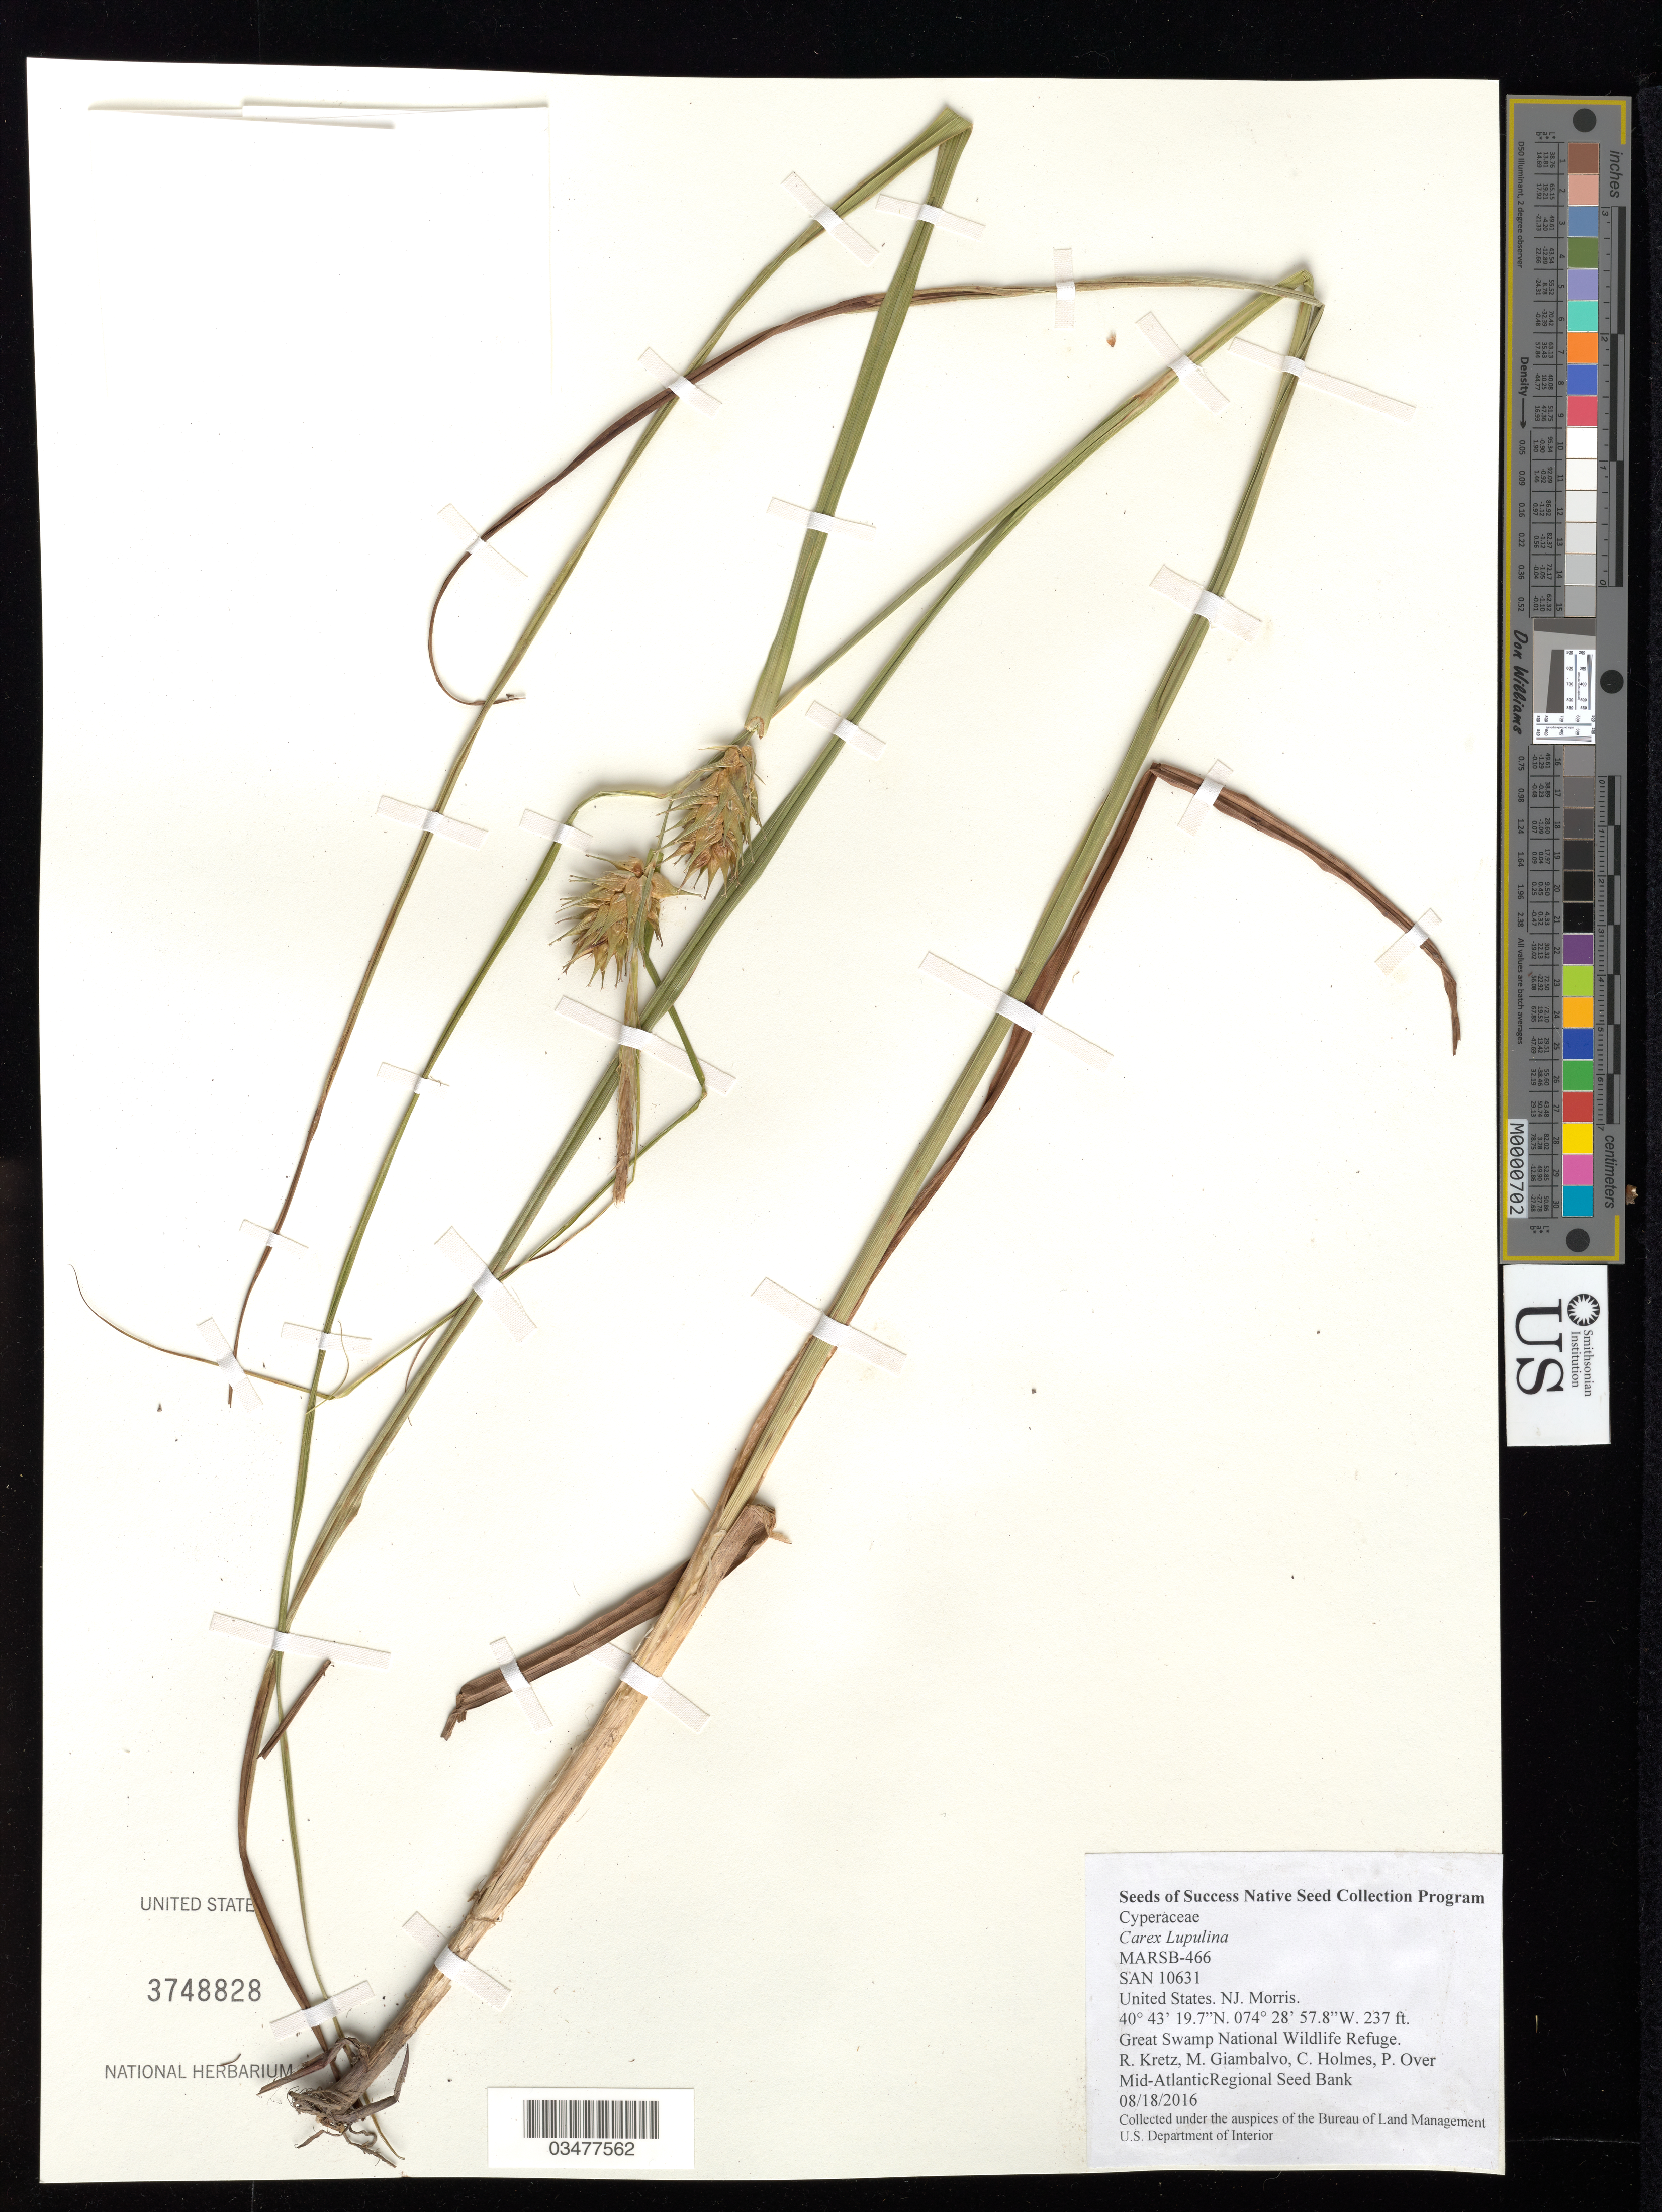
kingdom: Plantae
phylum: Tracheophyta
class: Liliopsida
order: Poales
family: Cyperaceae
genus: Carex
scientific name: Carex lupulina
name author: Muhl. ex Willd.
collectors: R. Kretz, M. Giambalvo, C. Holmes & P. Over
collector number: MARSB-466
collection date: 2016-08-18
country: United States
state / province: New Jersey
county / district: Morris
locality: Great Swamp, Blue Trail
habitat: Hardwood Swamp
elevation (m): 72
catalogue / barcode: US 3748828